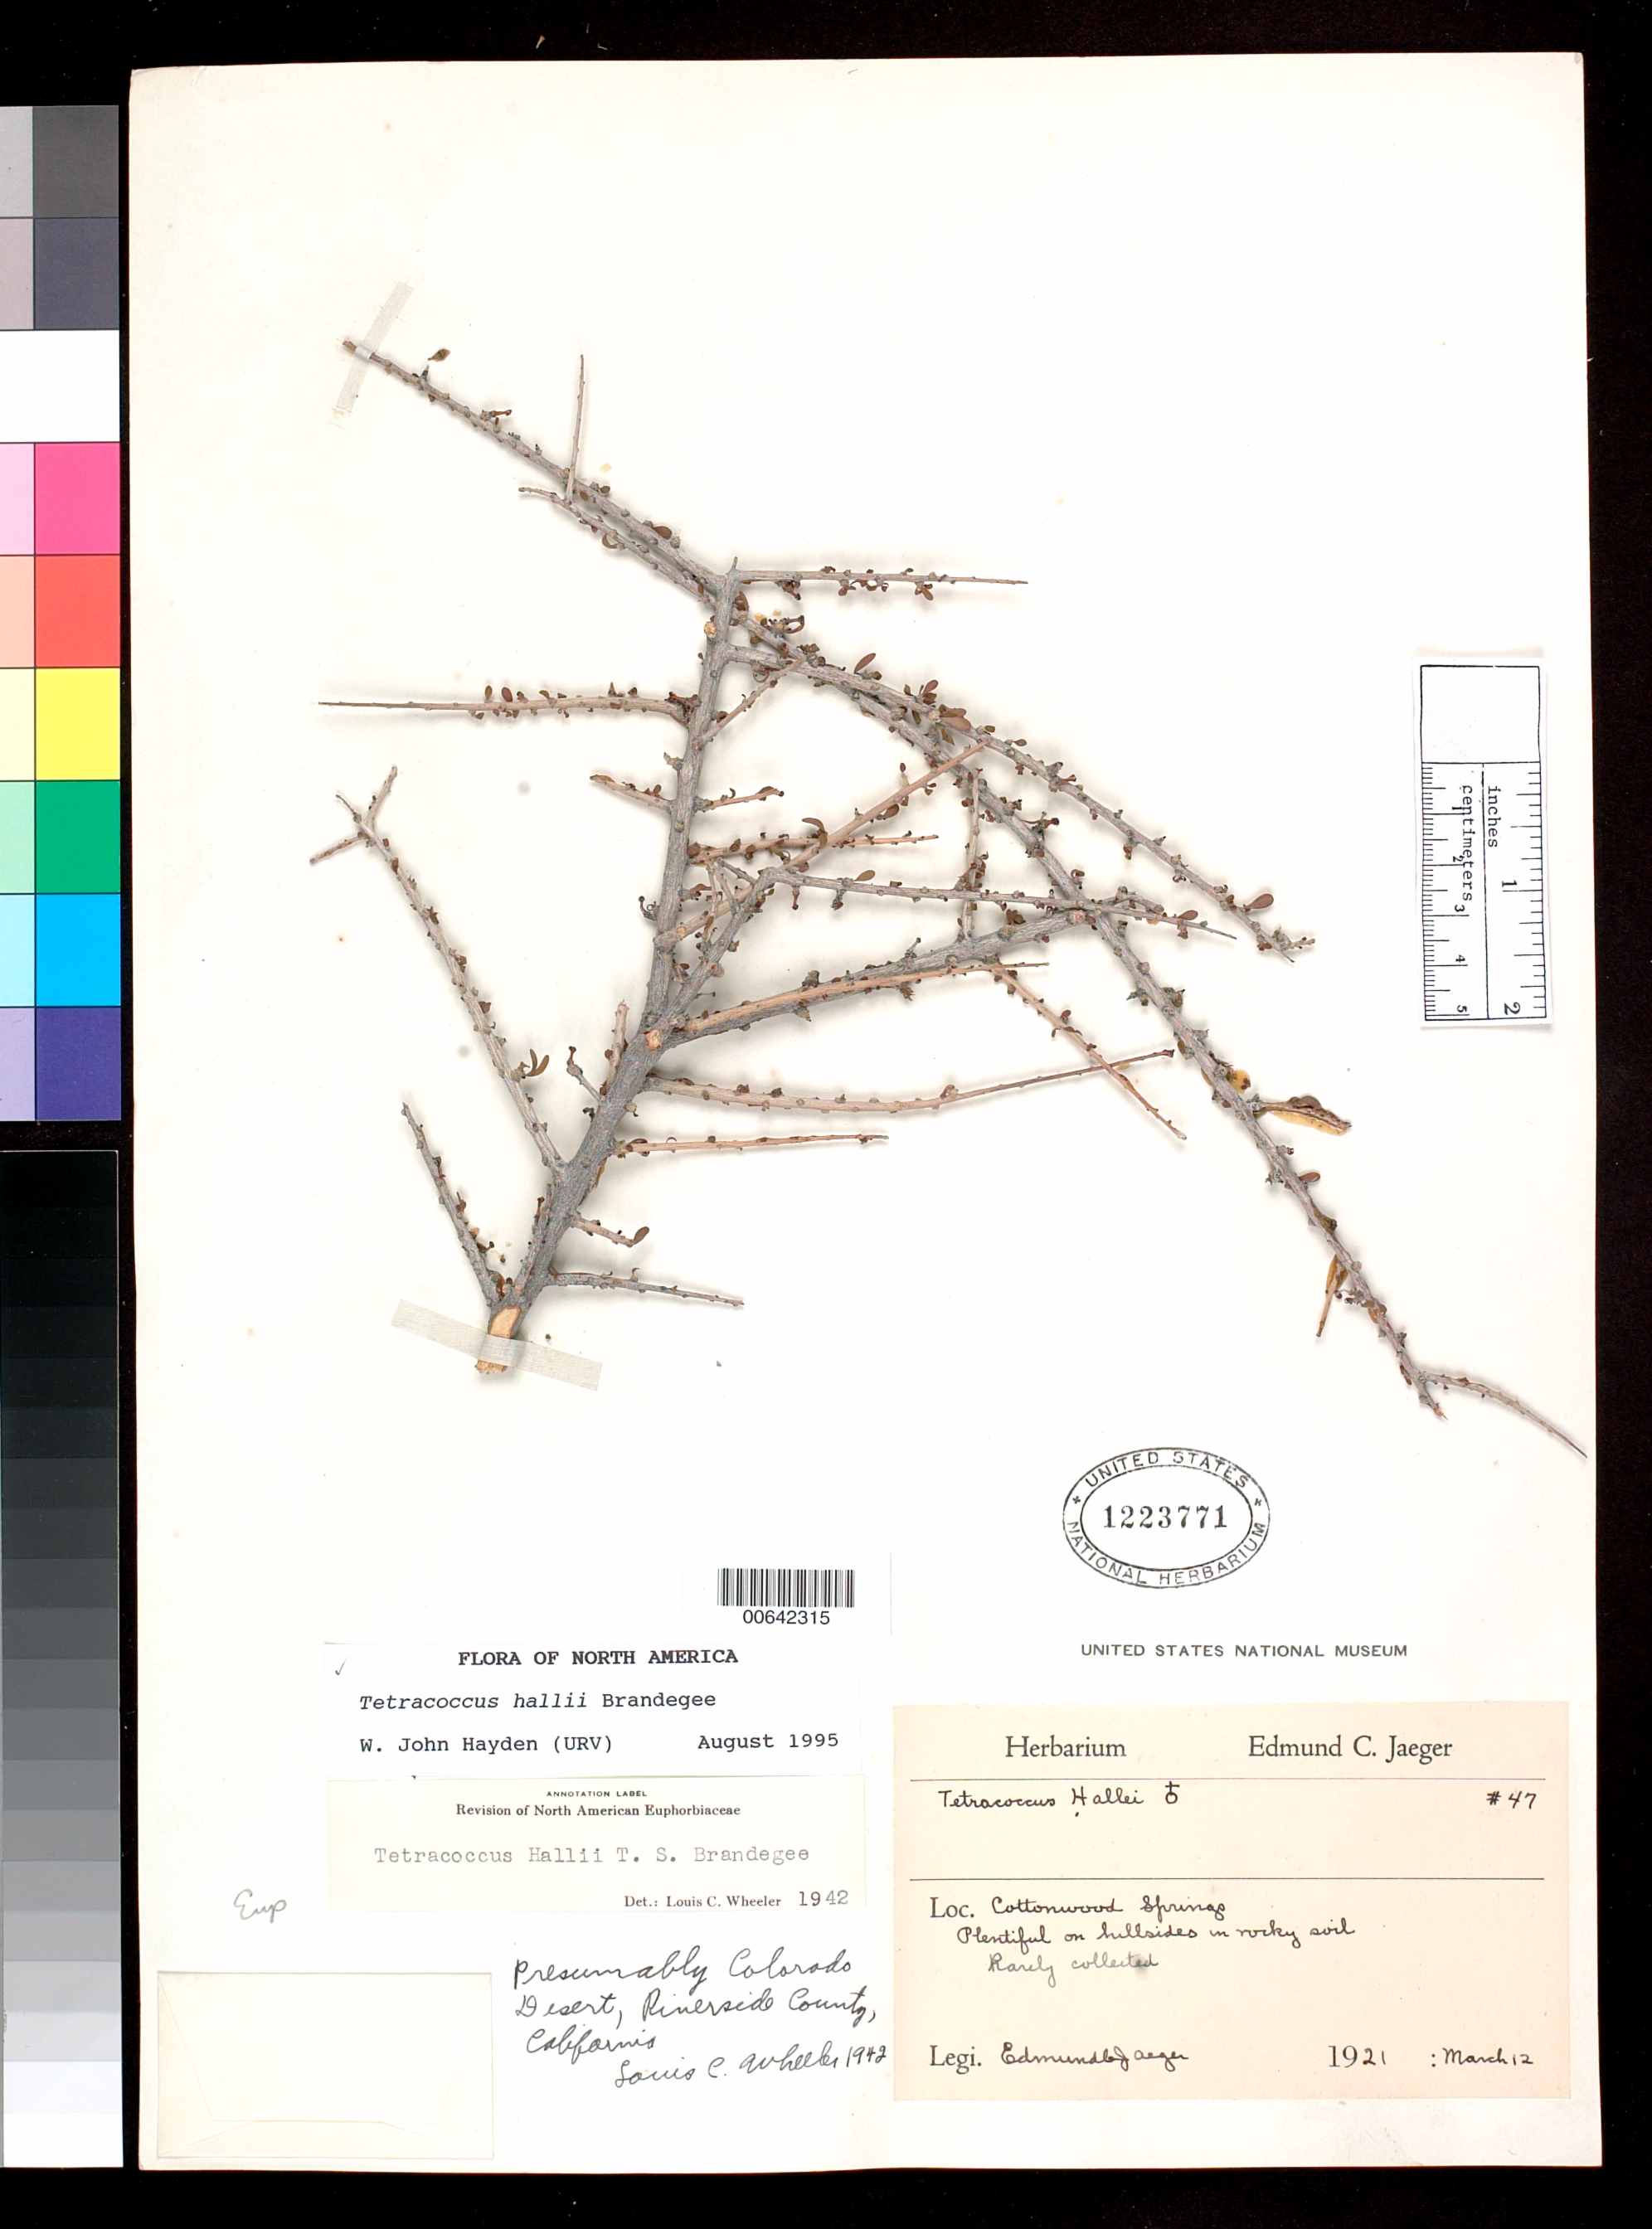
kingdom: Plantae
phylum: Tracheophyta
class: Magnoliopsida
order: Malpighiales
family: Picrodendraceae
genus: Tetracoccus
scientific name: Tetracoccus hallii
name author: Brandegee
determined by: Hayden, S. M., (URV), University of Richmond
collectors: E. Jaeger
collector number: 47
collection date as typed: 12 Mar 1921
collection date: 1921-03-12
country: United States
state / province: California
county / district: Riverside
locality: Cottonwood Springs.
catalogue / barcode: US 1223771